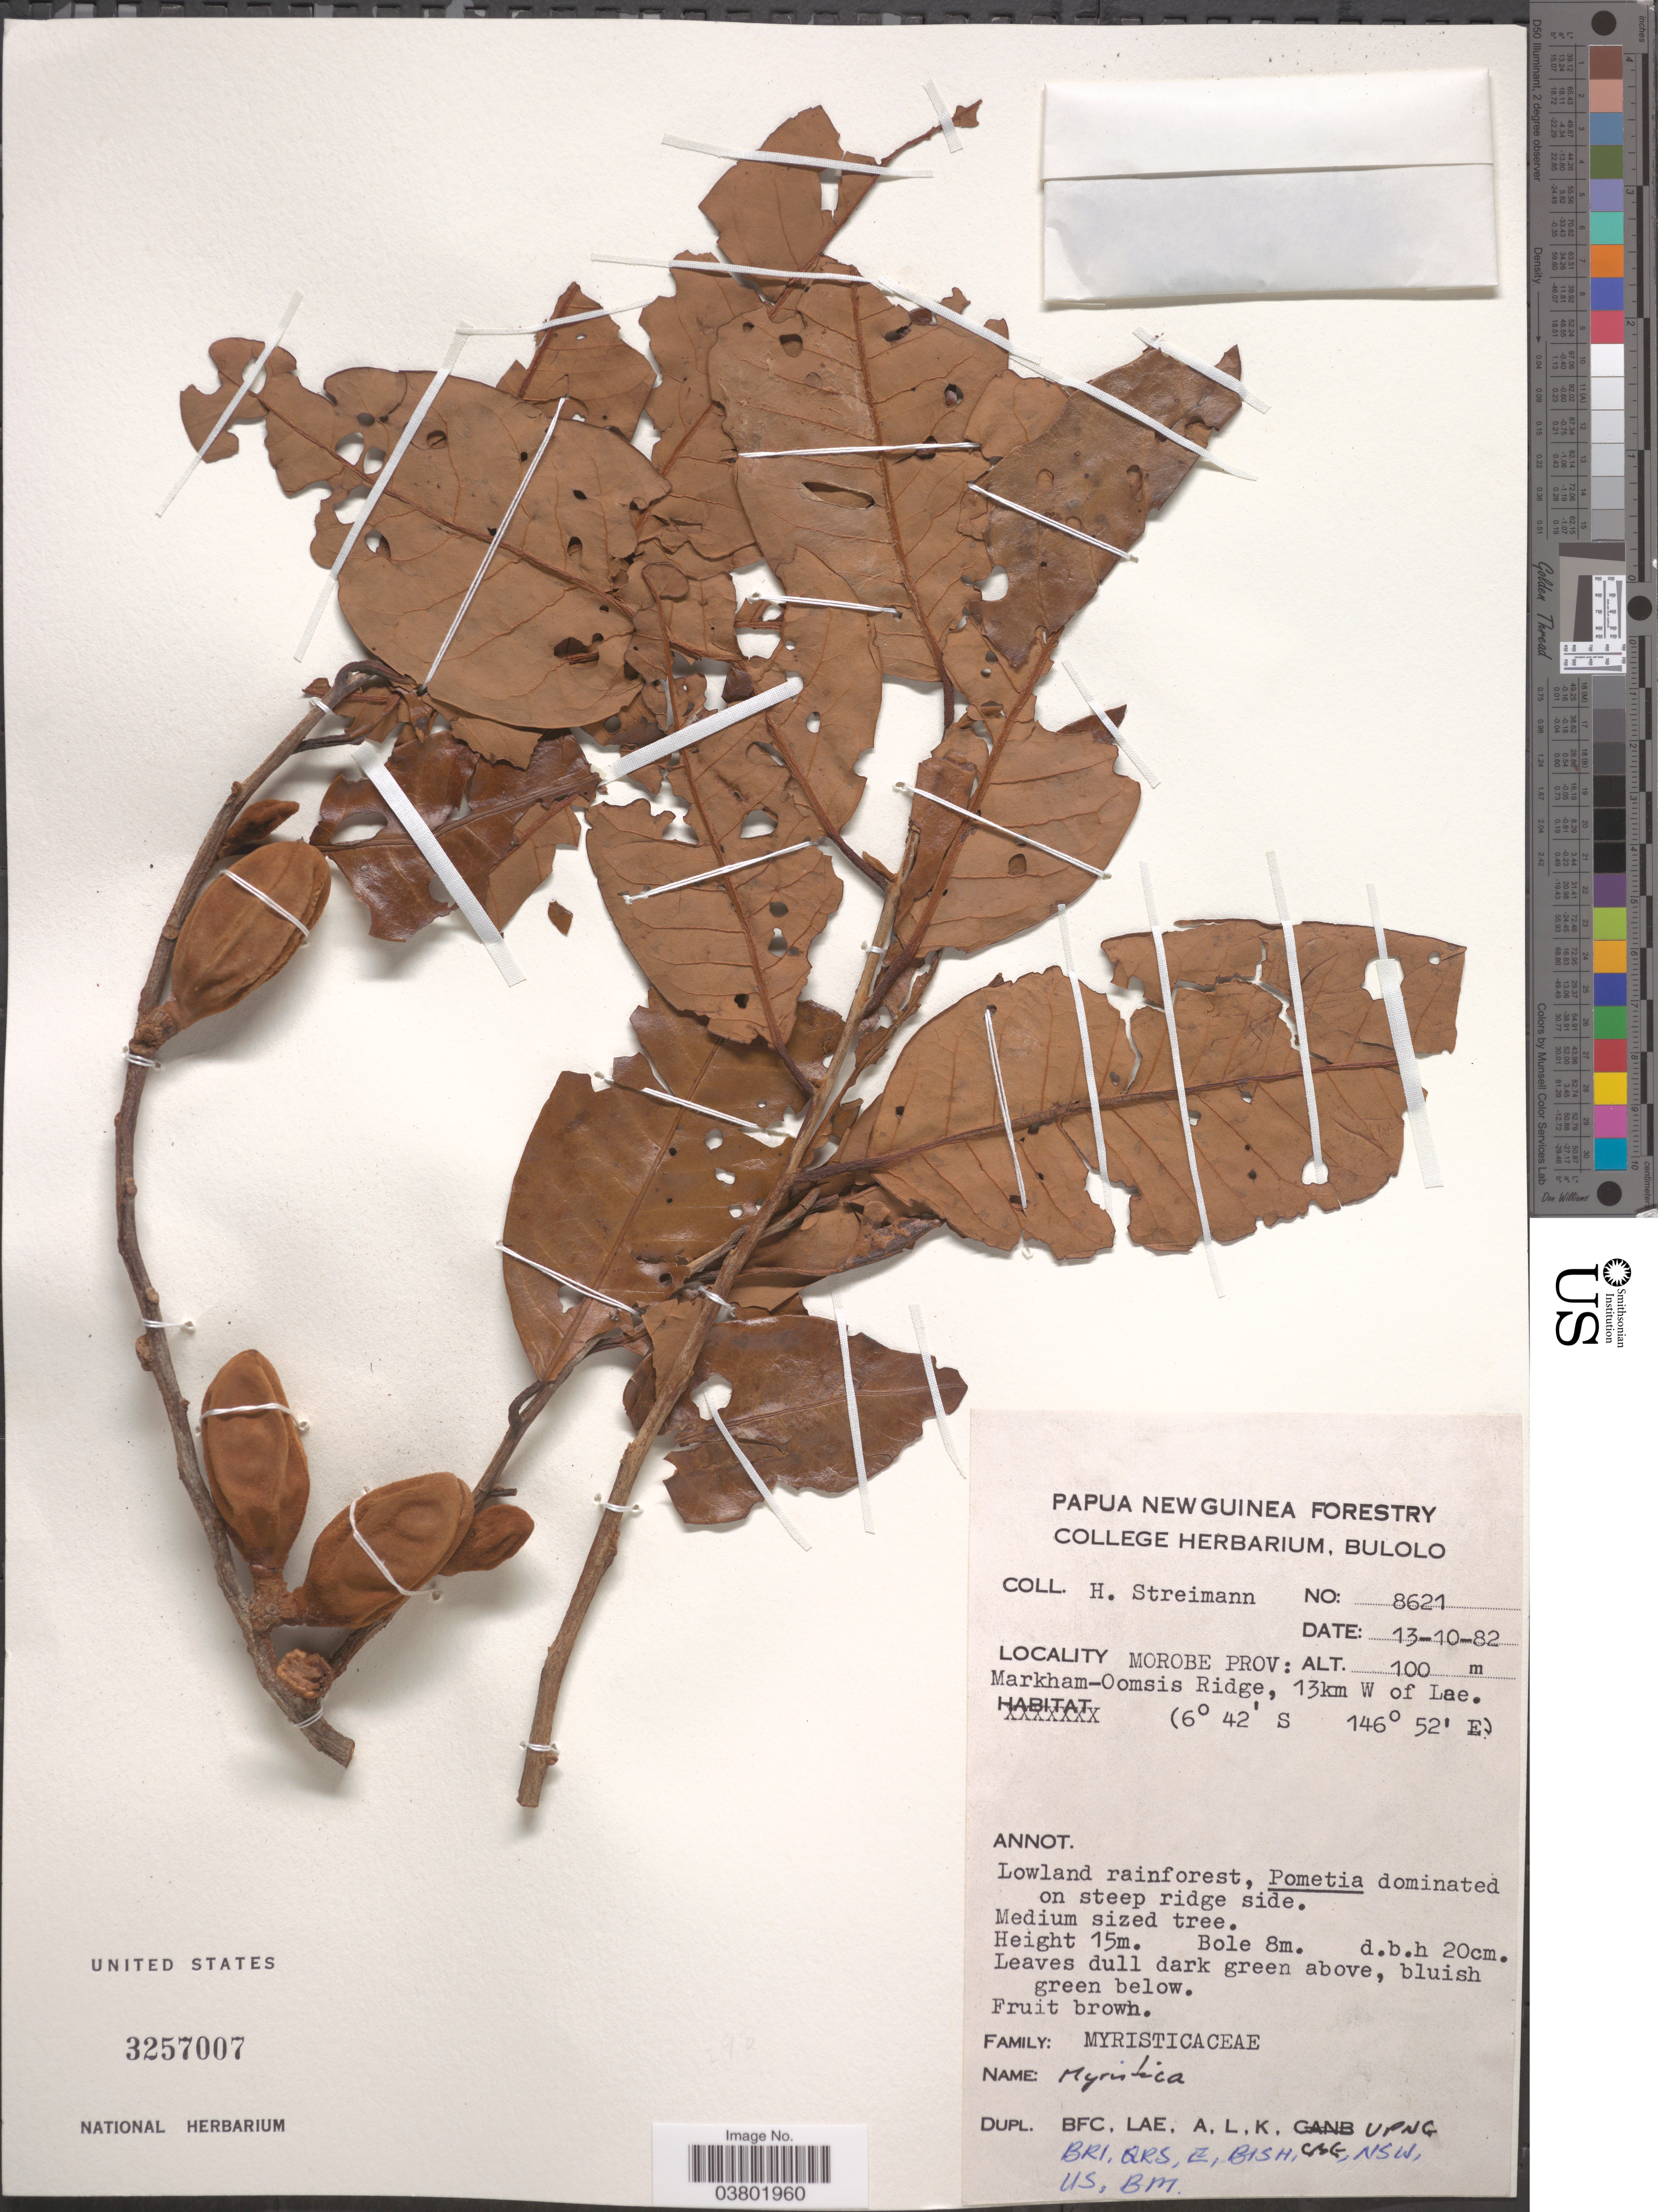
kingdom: Plantae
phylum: Tracheophyta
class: Magnoliopsida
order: Magnoliales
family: Myristicaceae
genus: Myristica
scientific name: Myristica sp.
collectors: H. Streimann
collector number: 8621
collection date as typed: Transcribed d/m/y: 13/10/82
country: Papua New Guinea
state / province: Morobe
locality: Markham-Oomsis Ridge, 13km W of Lae.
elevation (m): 100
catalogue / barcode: US 3257007